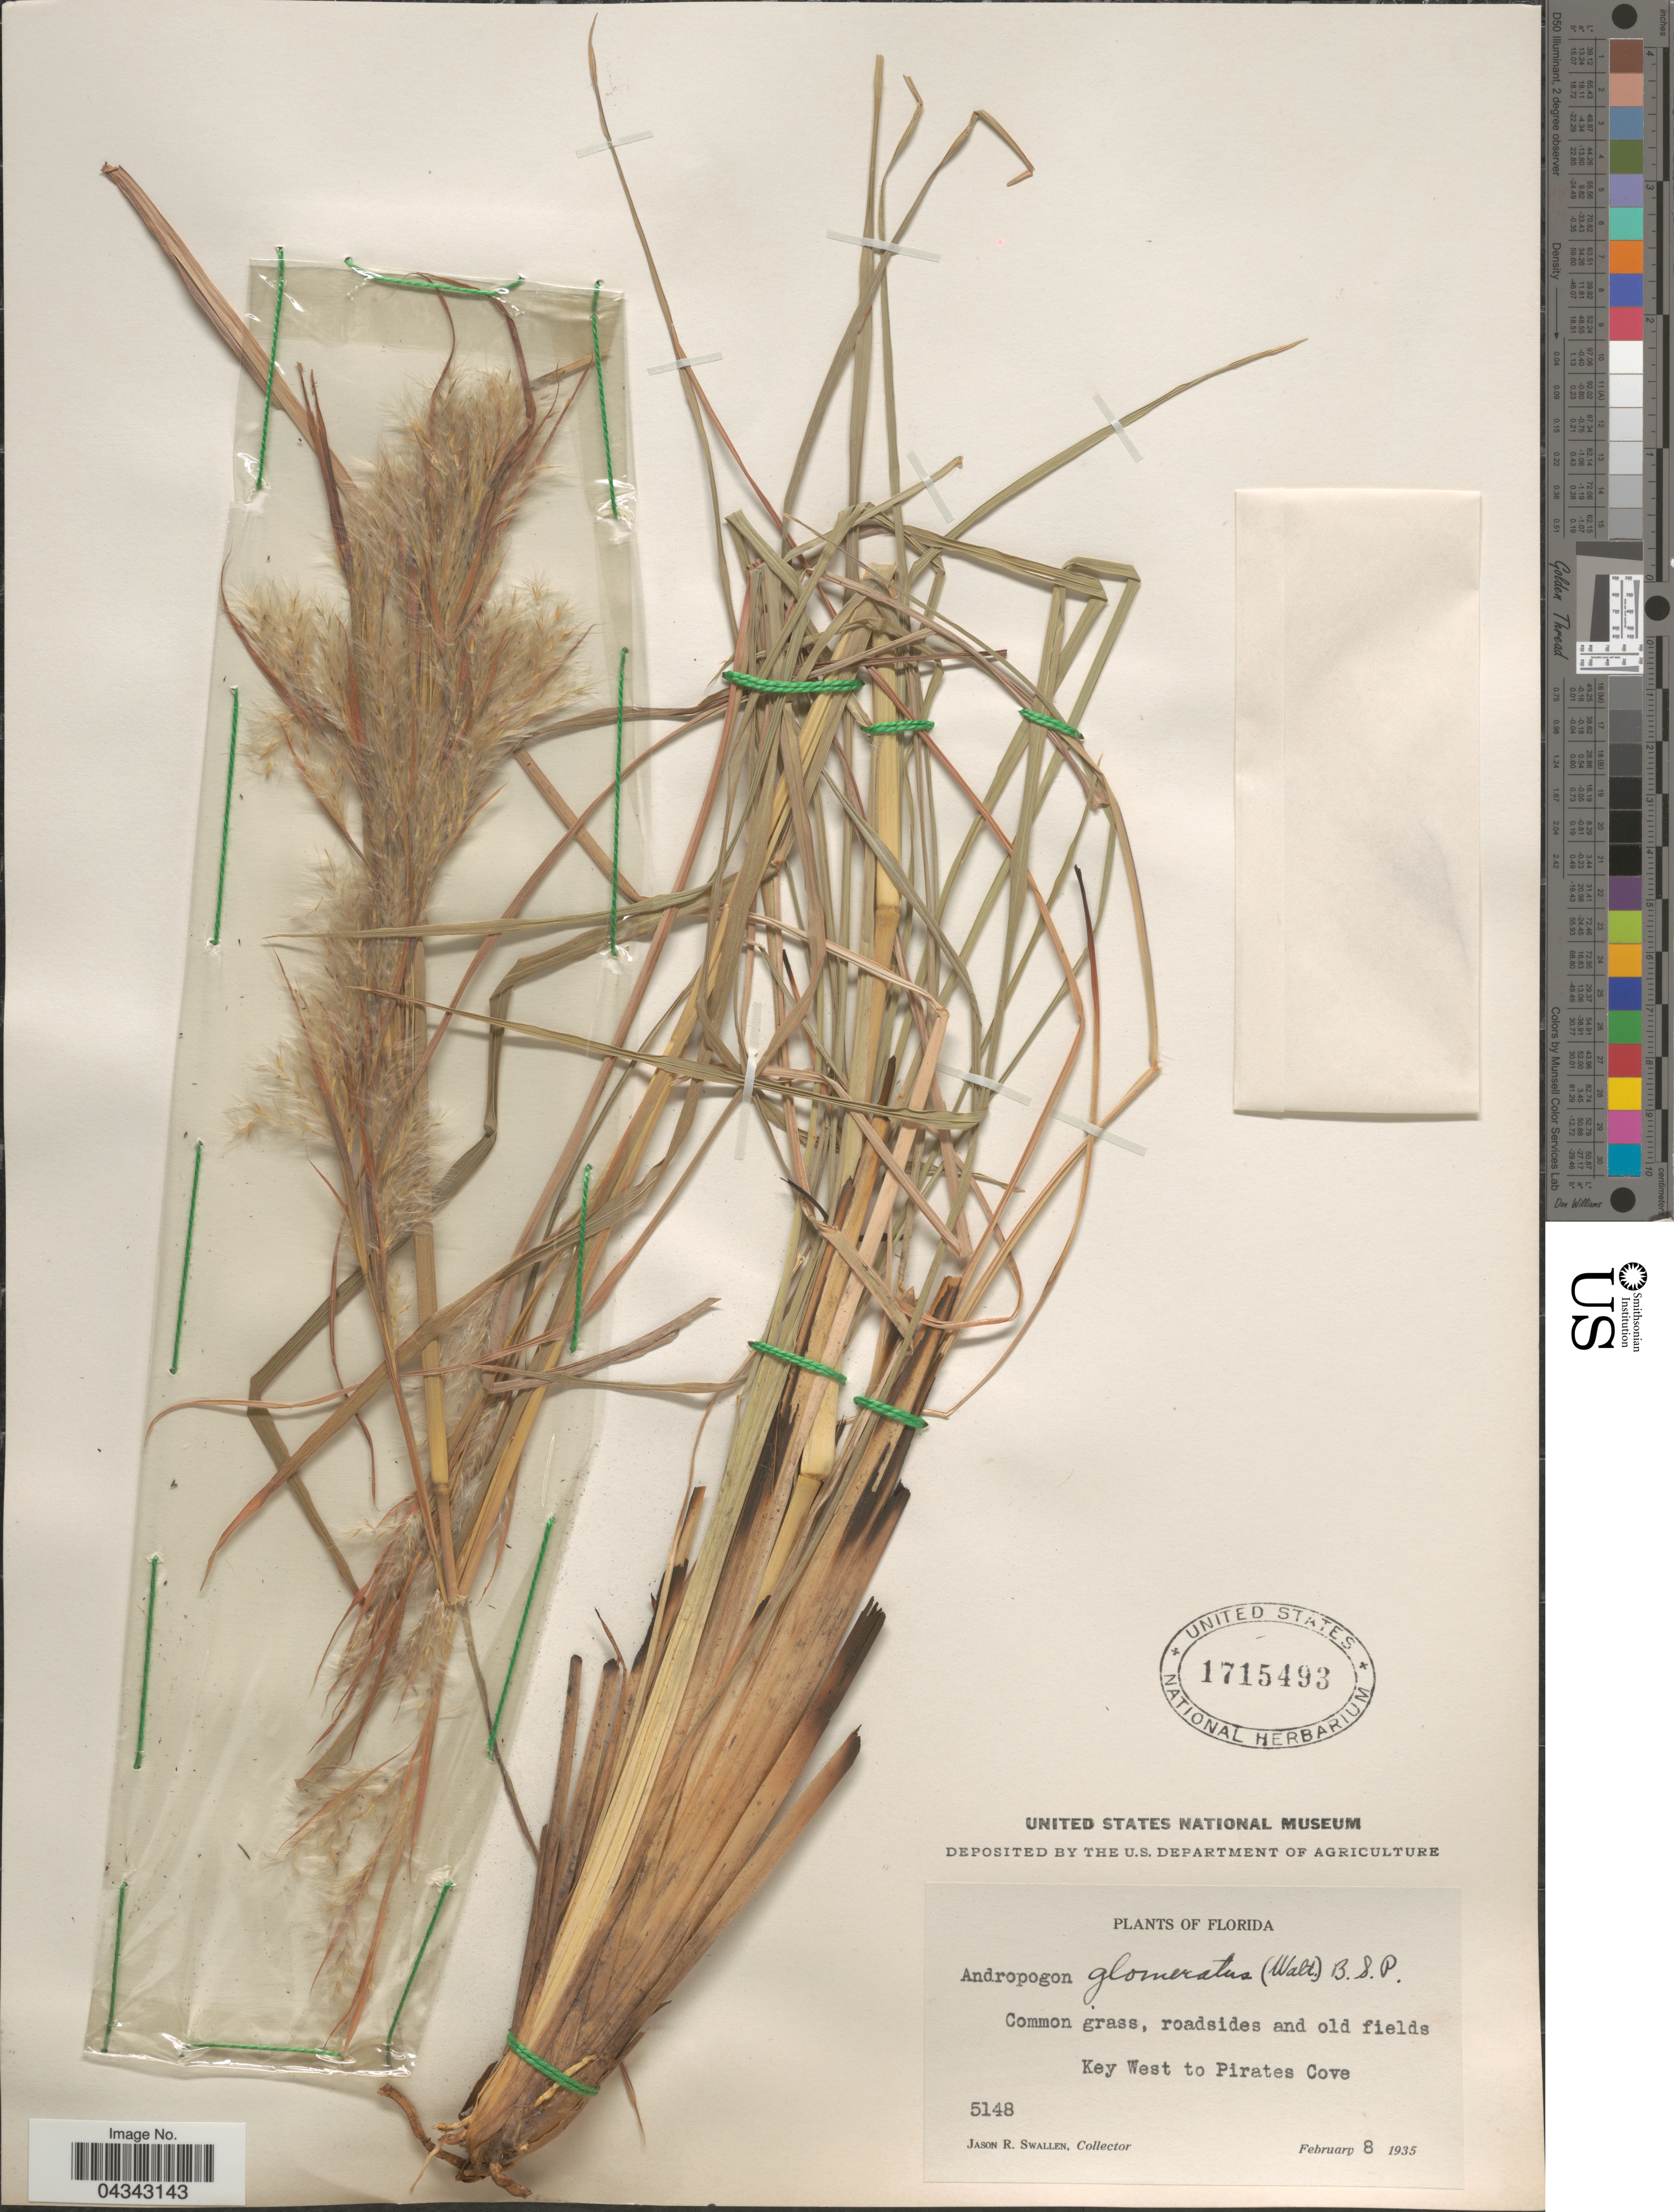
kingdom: Plantae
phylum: Tracheophyta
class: Liliopsida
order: Poales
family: Poaceae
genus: Andropogon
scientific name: Andropogon glomeratus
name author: (Walter) Britton, Stearns & Poggenb.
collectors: J. R. Swallen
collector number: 5148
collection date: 1935-02-08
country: United States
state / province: Florida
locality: Key West to Pirates Cove.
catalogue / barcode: US 1715493